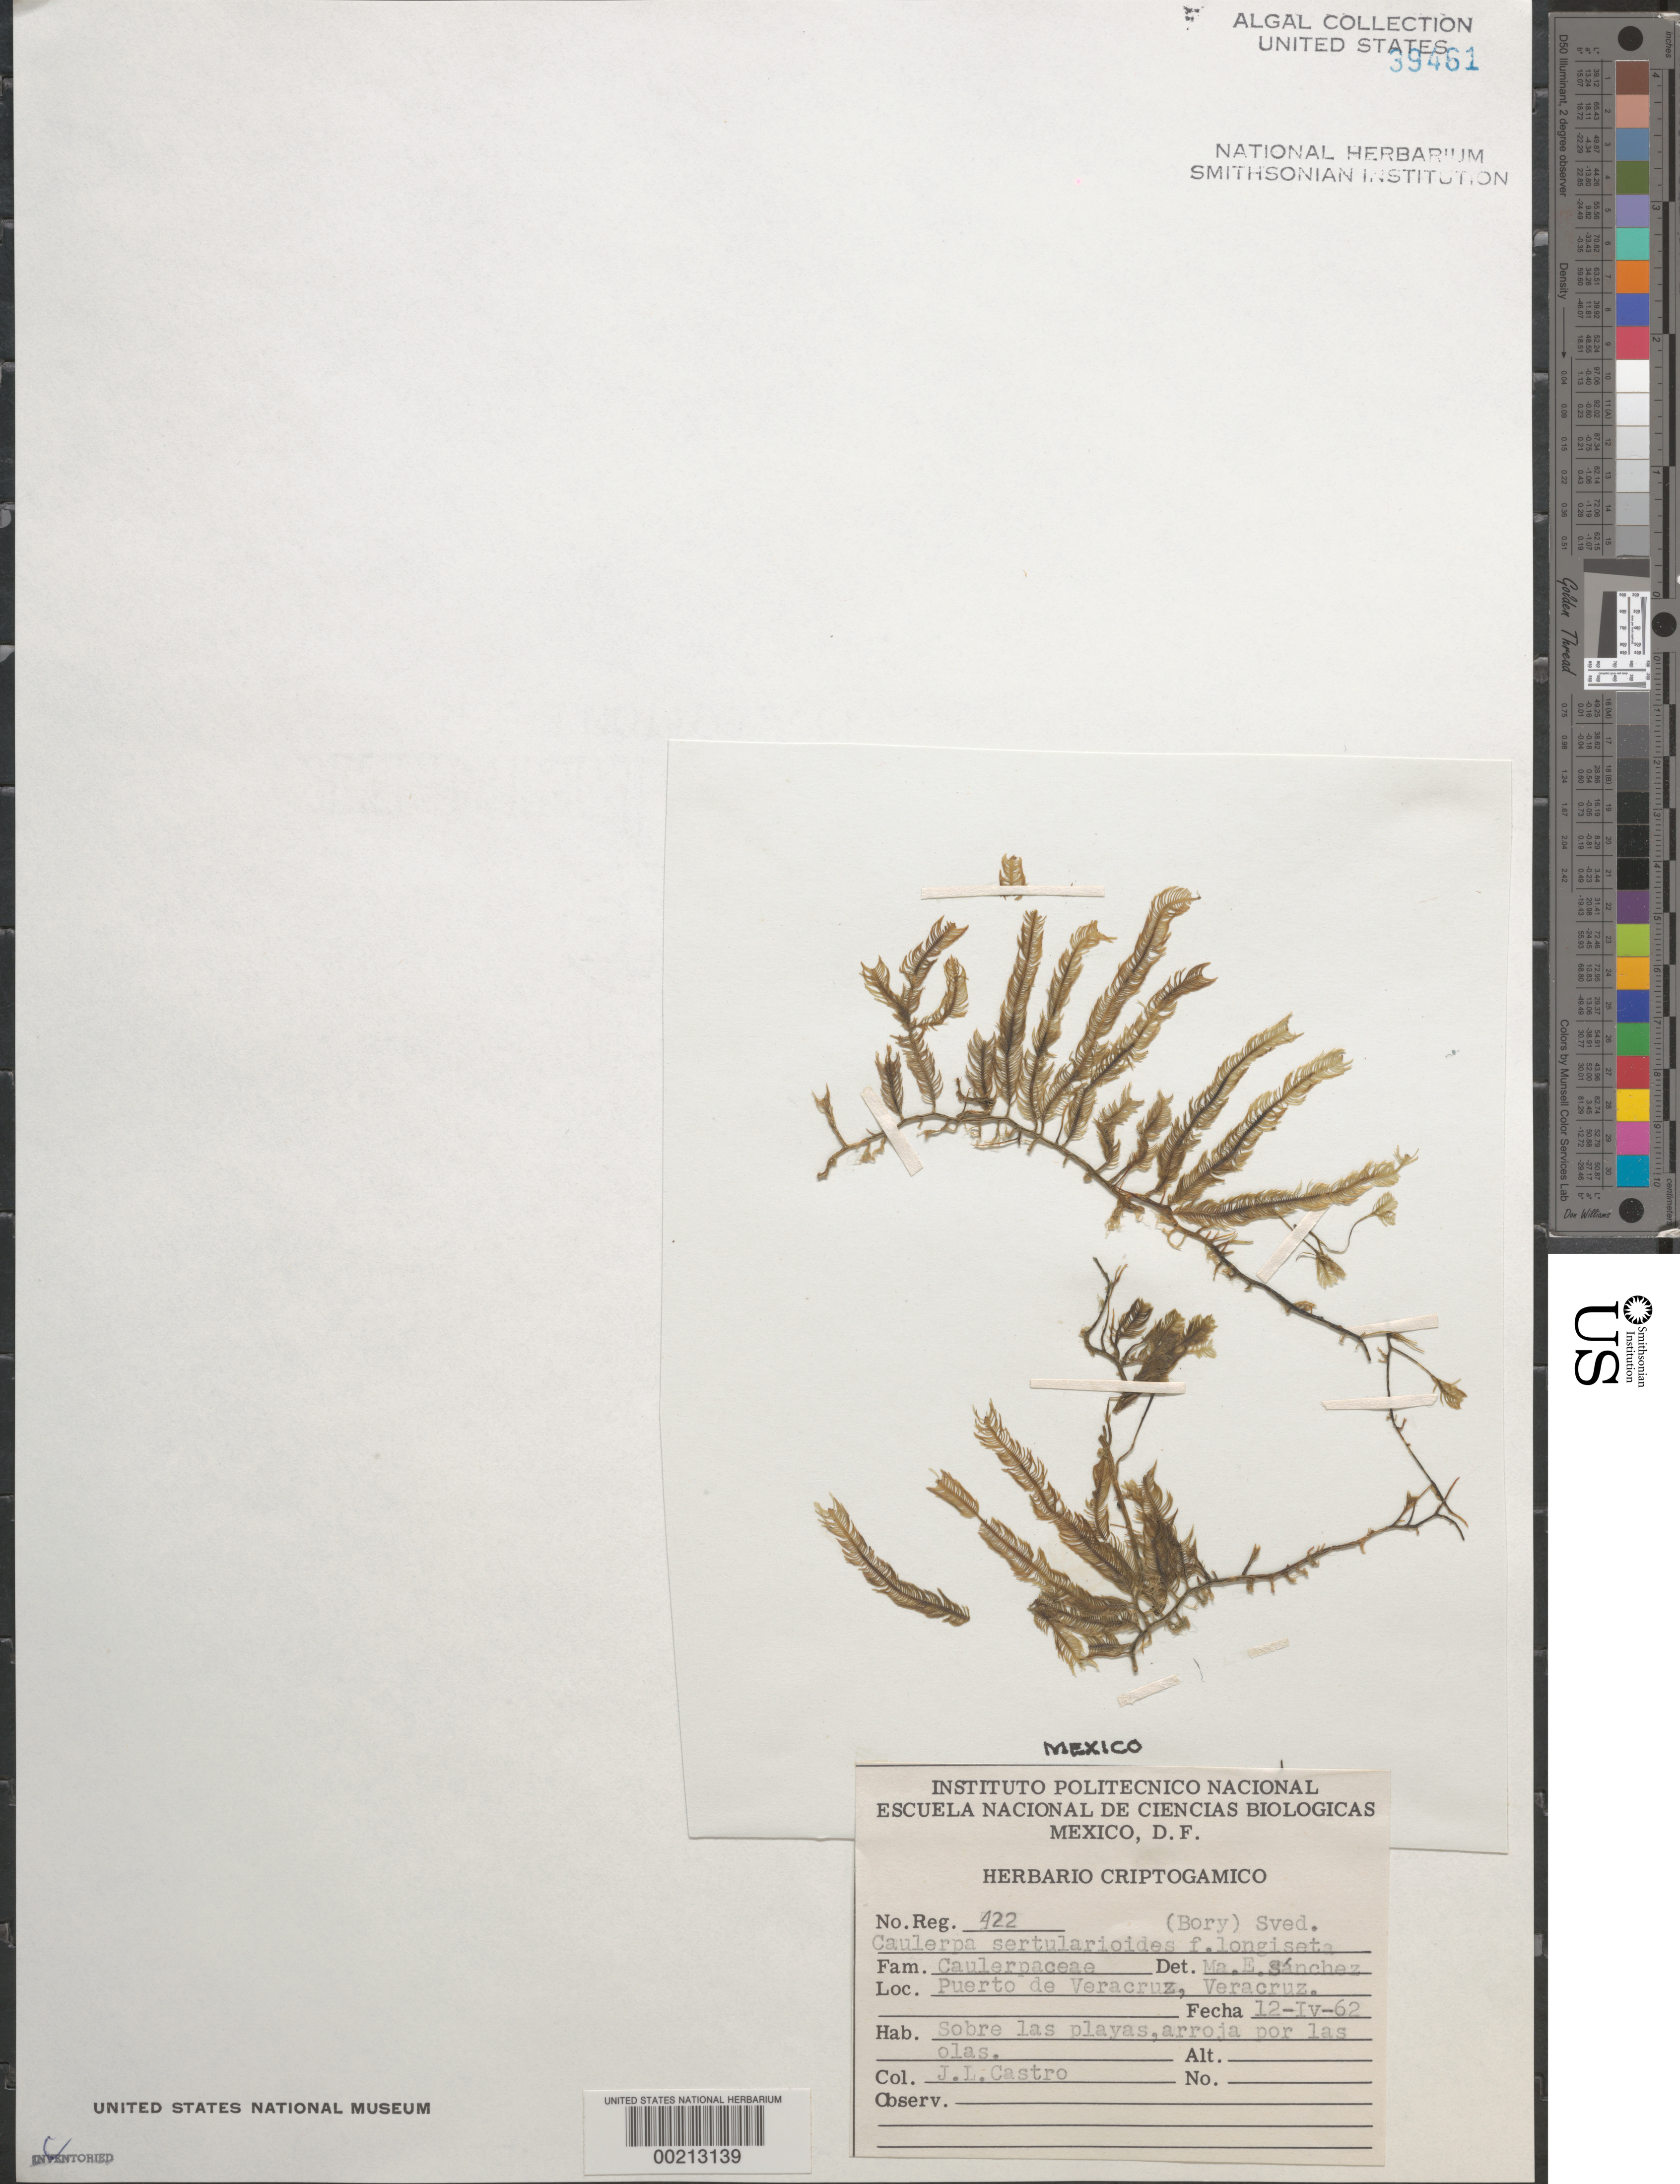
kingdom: Plantae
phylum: Chlorophyta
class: Ulvophyceae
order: Bryopsidales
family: Caulerpaceae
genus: Caulerpa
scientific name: Caulerpa sertularioides f. longiseta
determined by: Sánchez R., M. E.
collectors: J. Castro Aguirre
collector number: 422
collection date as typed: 12 Apr 1962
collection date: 1962-04-12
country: Mexico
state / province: Veracruz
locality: Puerto de Veracruz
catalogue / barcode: US 39461